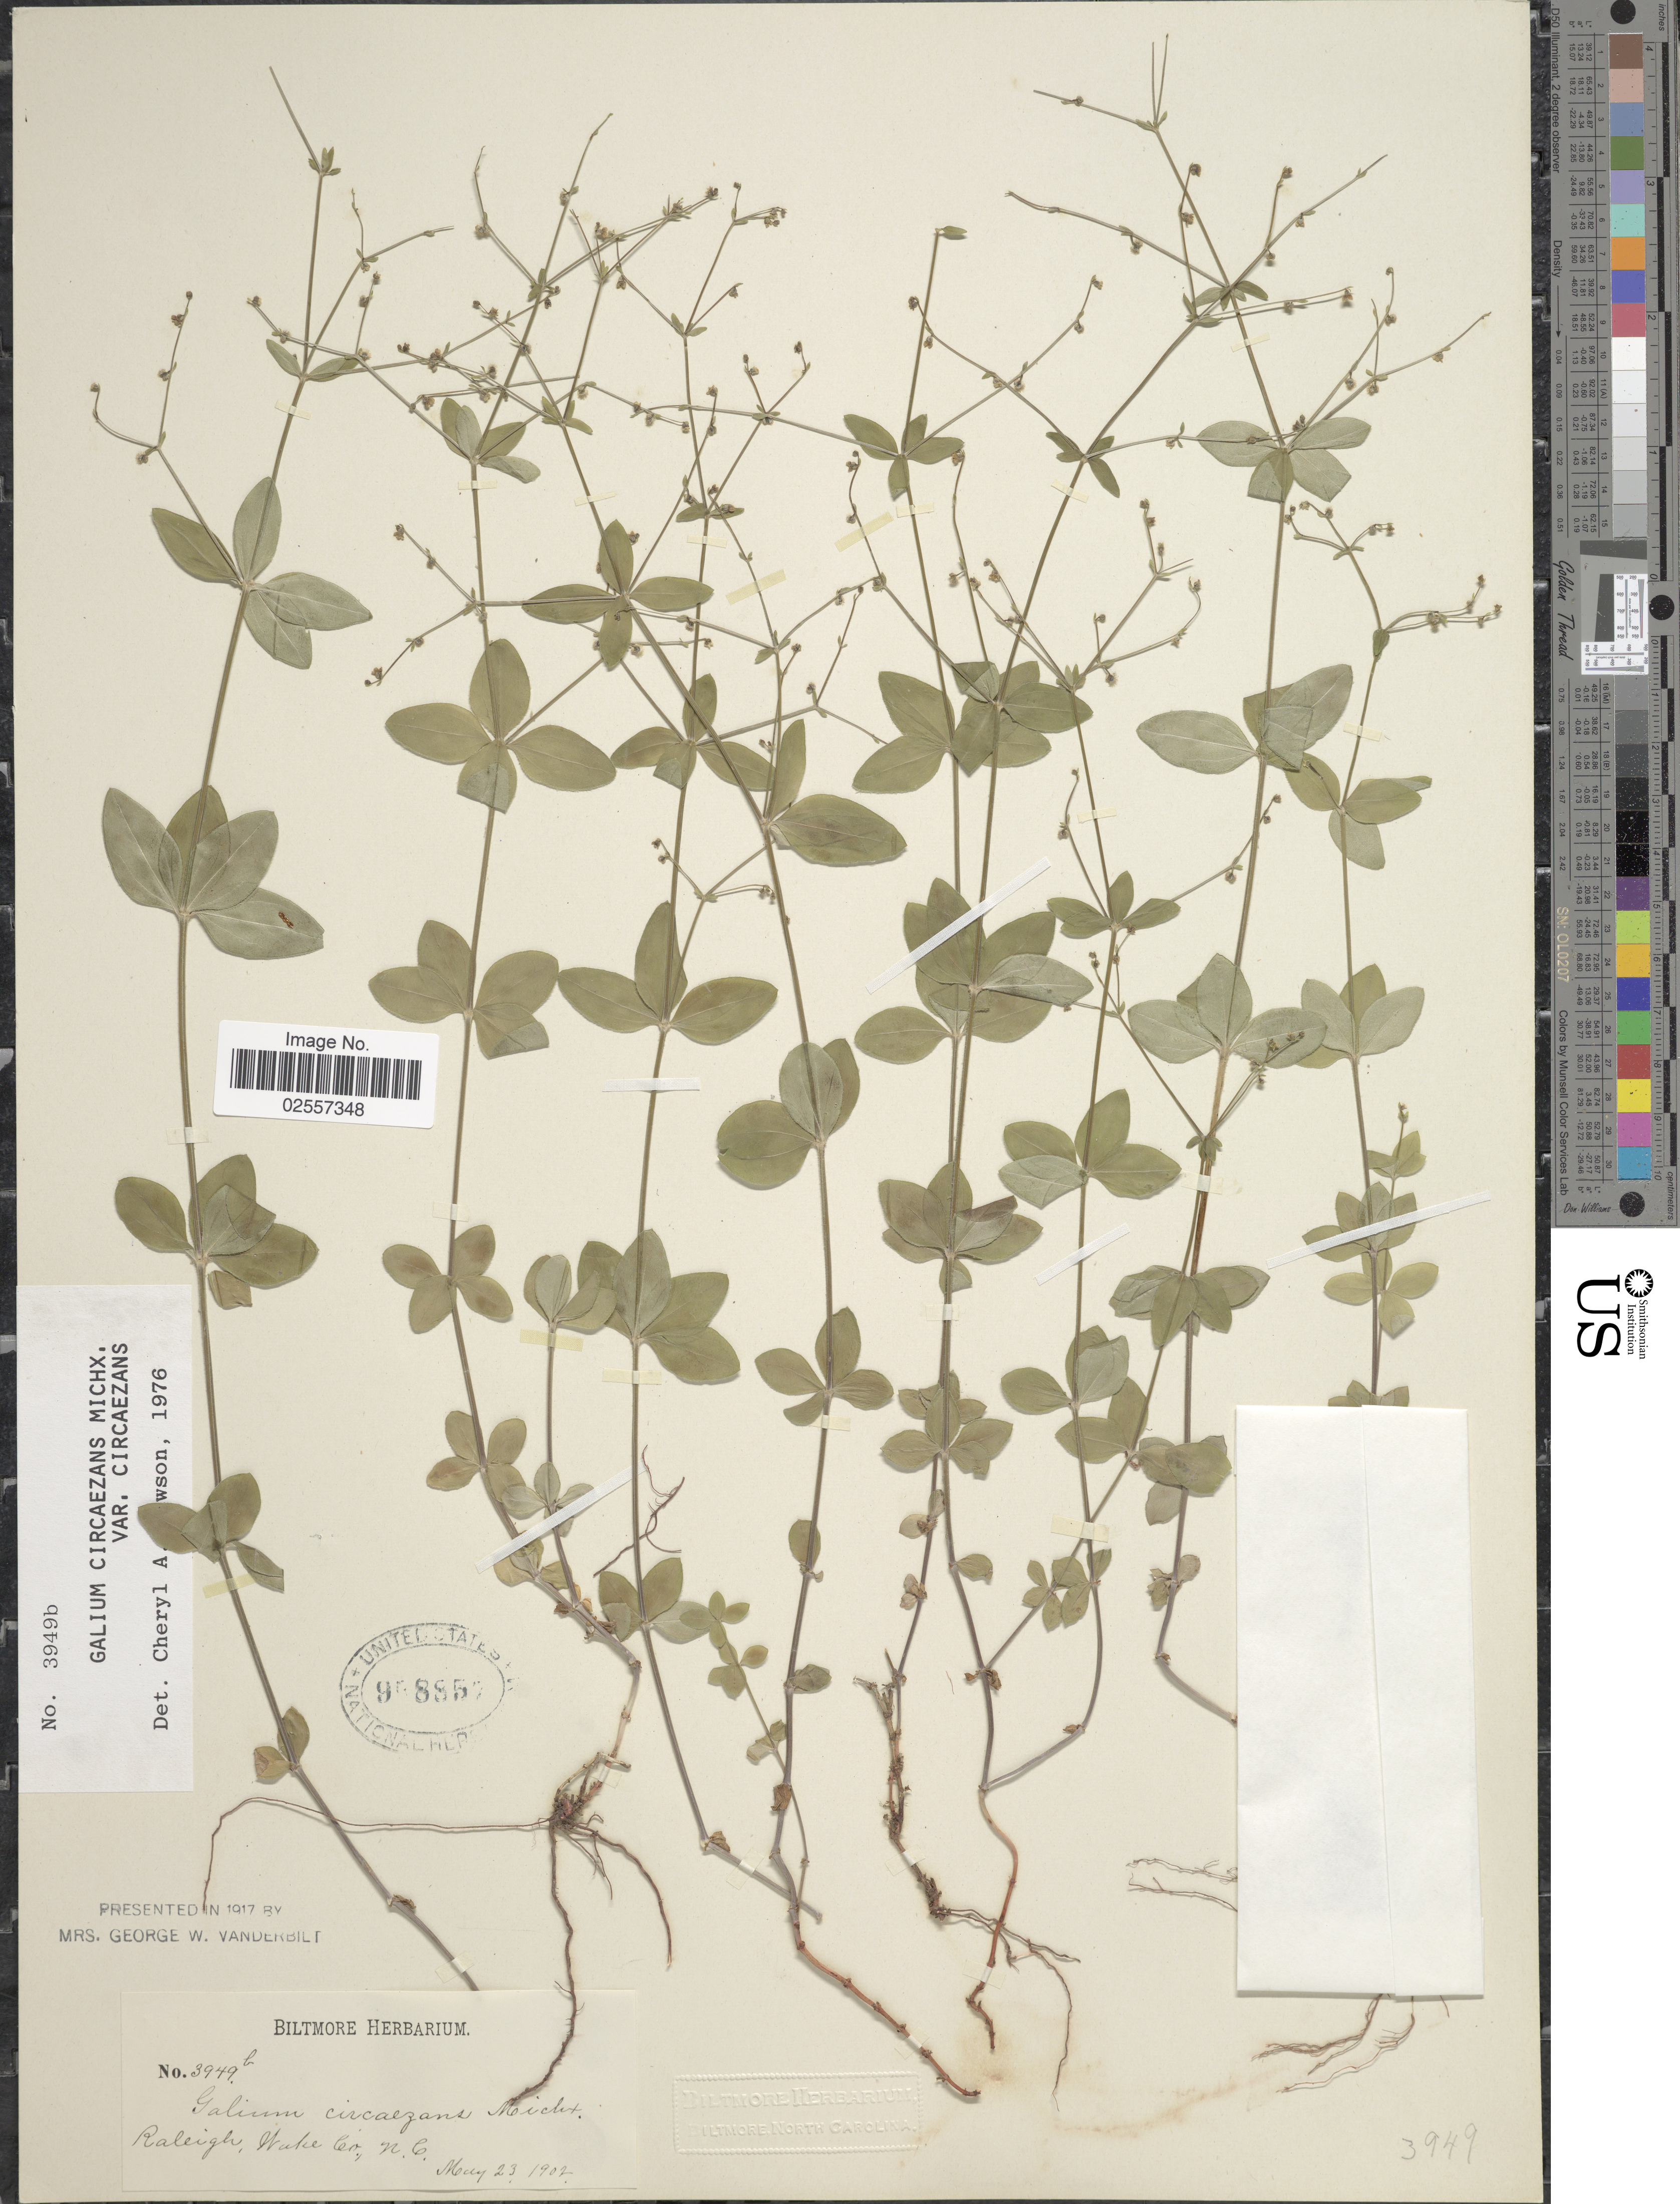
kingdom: Plantae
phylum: Tracheophyta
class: Magnoliopsida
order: Gentianales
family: Rubiaceae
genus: Galium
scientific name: Galium circaezans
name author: Michx.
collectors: ex herb. Biltmore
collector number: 3949b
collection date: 1902-05-23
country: United States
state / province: North Carolina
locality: Raleigh, Wake Co.